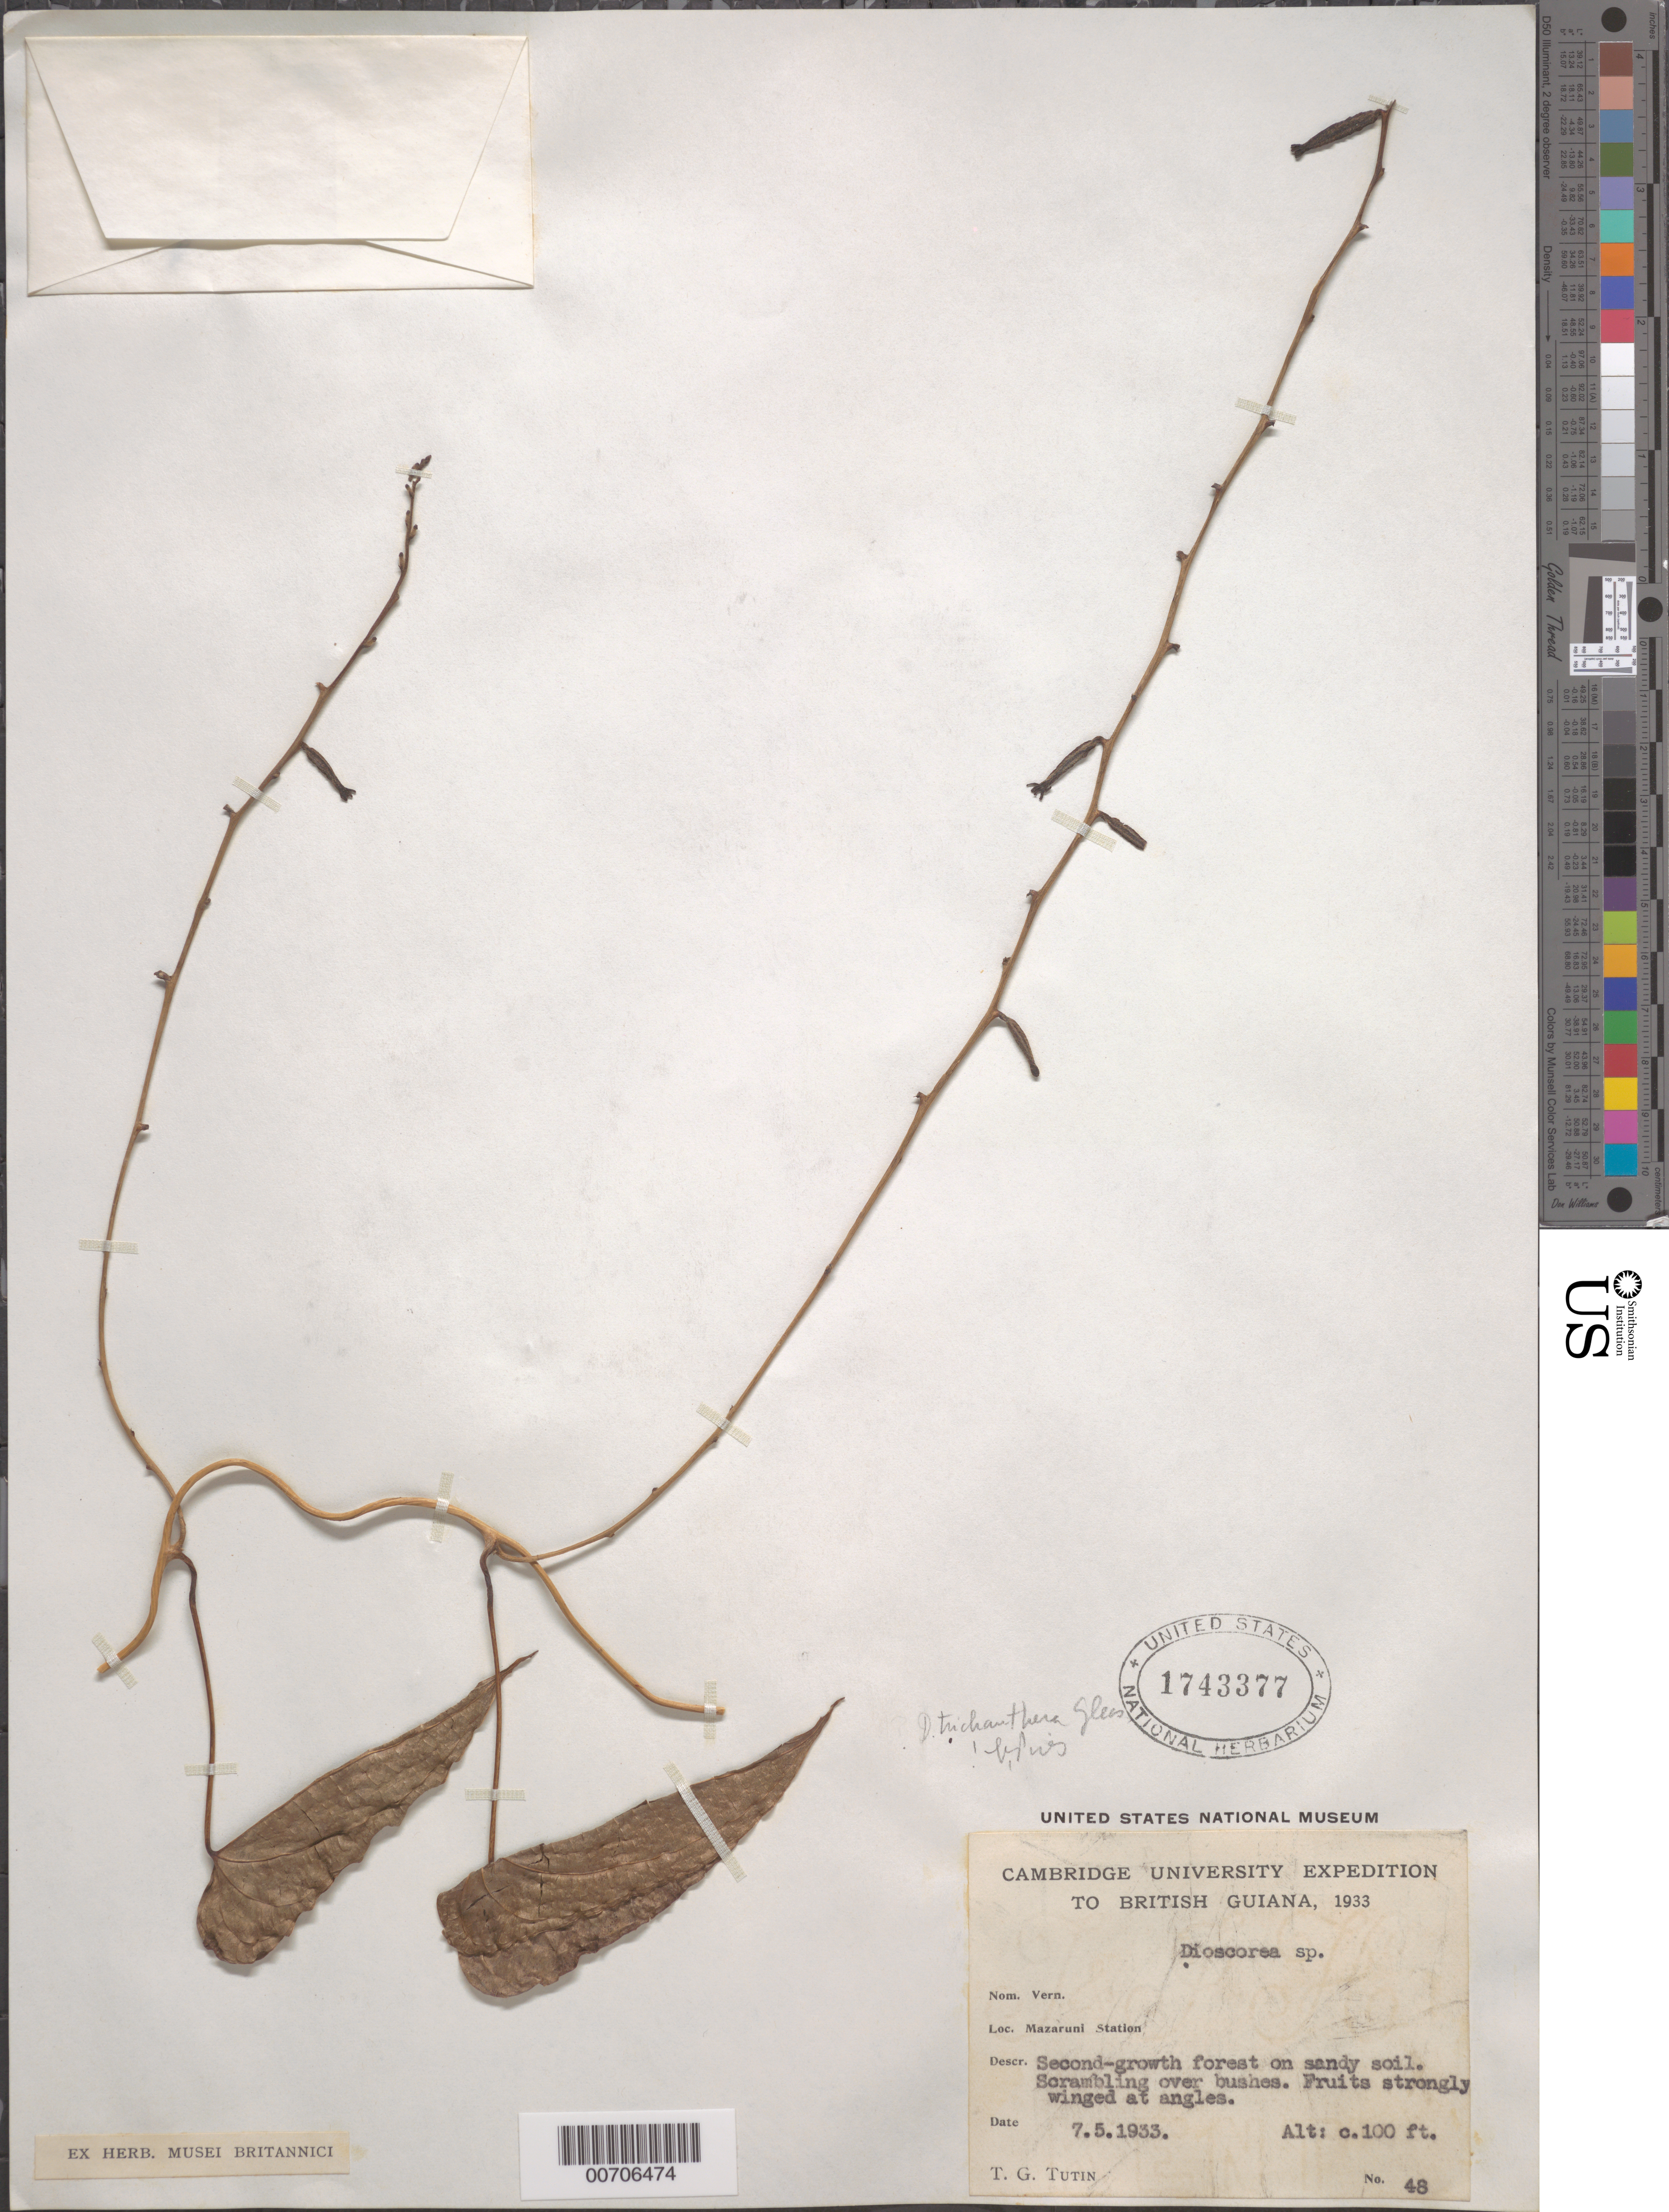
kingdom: Plantae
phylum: Tracheophyta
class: Liliopsida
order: Dioscoreales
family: Dioscoreaceae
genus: Dioscorea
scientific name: Dioscorea trichanthera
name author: Gleason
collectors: T. G. Tutin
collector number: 48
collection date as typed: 7-May-33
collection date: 1933-05-07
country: Guyana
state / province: Cuyuni-Mazaruni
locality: Mazaruni Station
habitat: Second growth forest on sandy soil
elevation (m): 30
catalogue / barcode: US 1743377